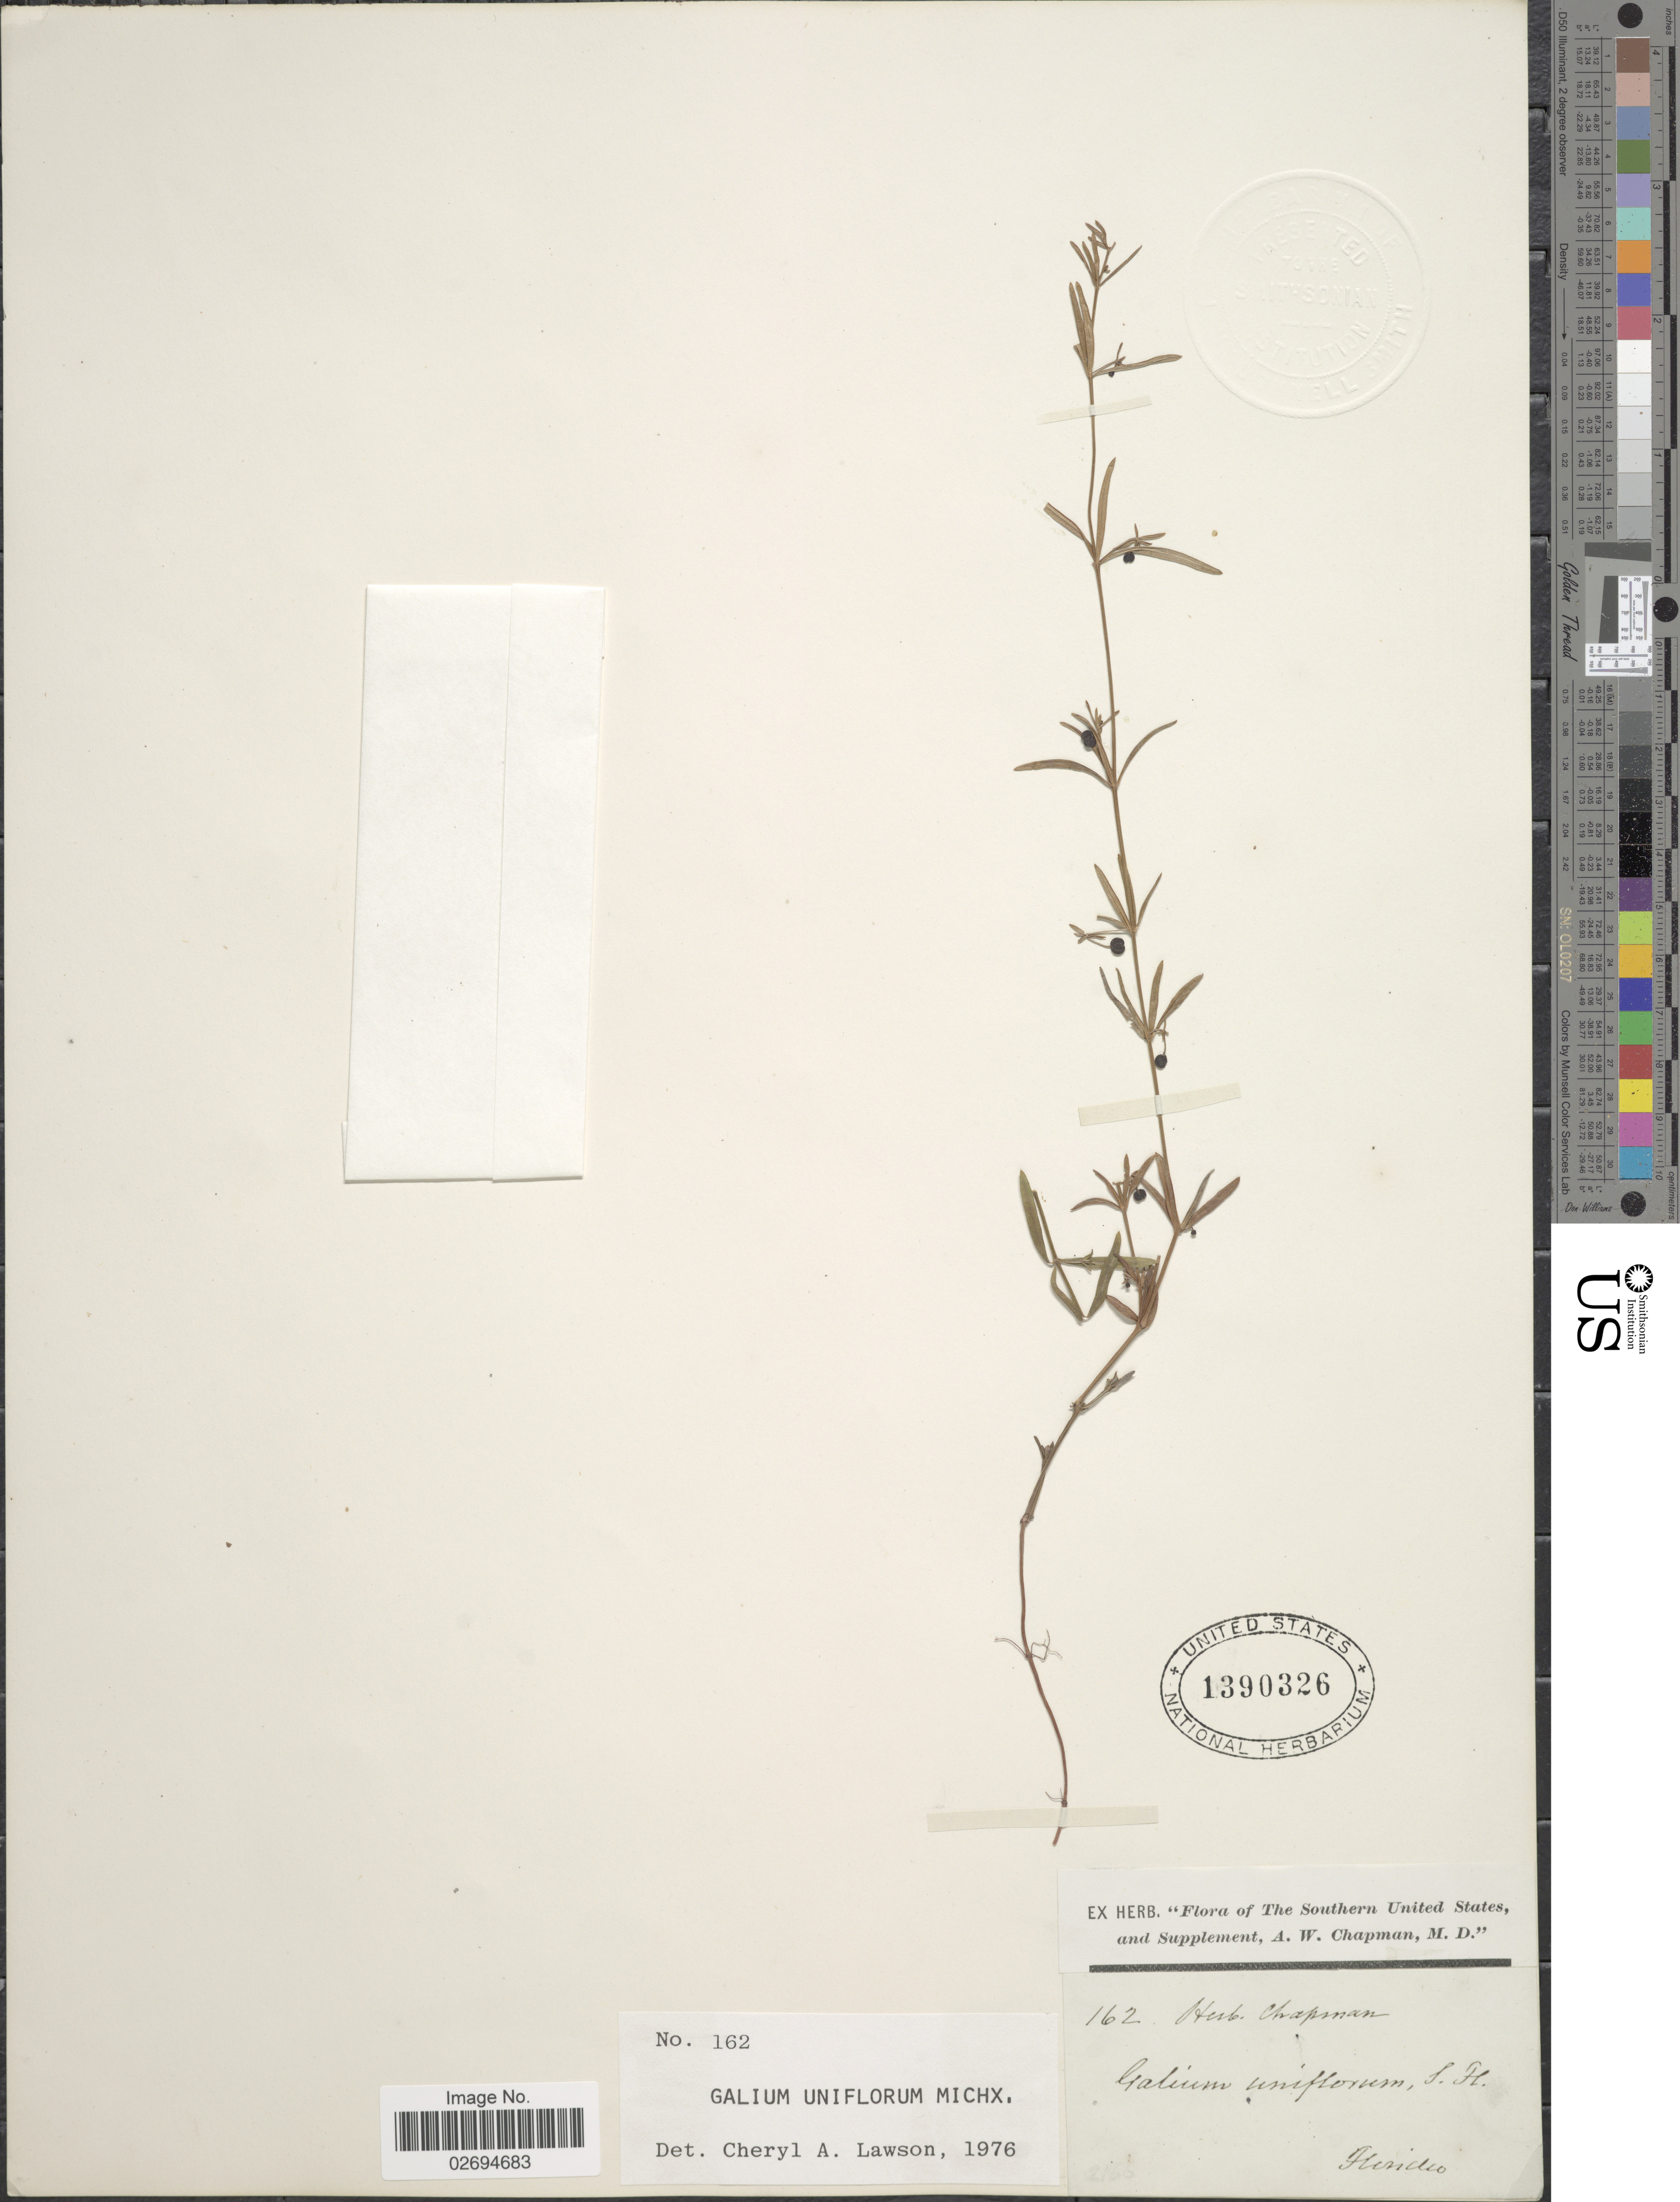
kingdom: Plantae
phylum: Tracheophyta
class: Magnoliopsida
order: Gentianales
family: Rubiaceae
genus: Galium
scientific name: Galium uniflorum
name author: Michx.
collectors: A. W. Chapman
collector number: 162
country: United States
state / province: Florida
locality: The Southern United States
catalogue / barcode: US 1390326